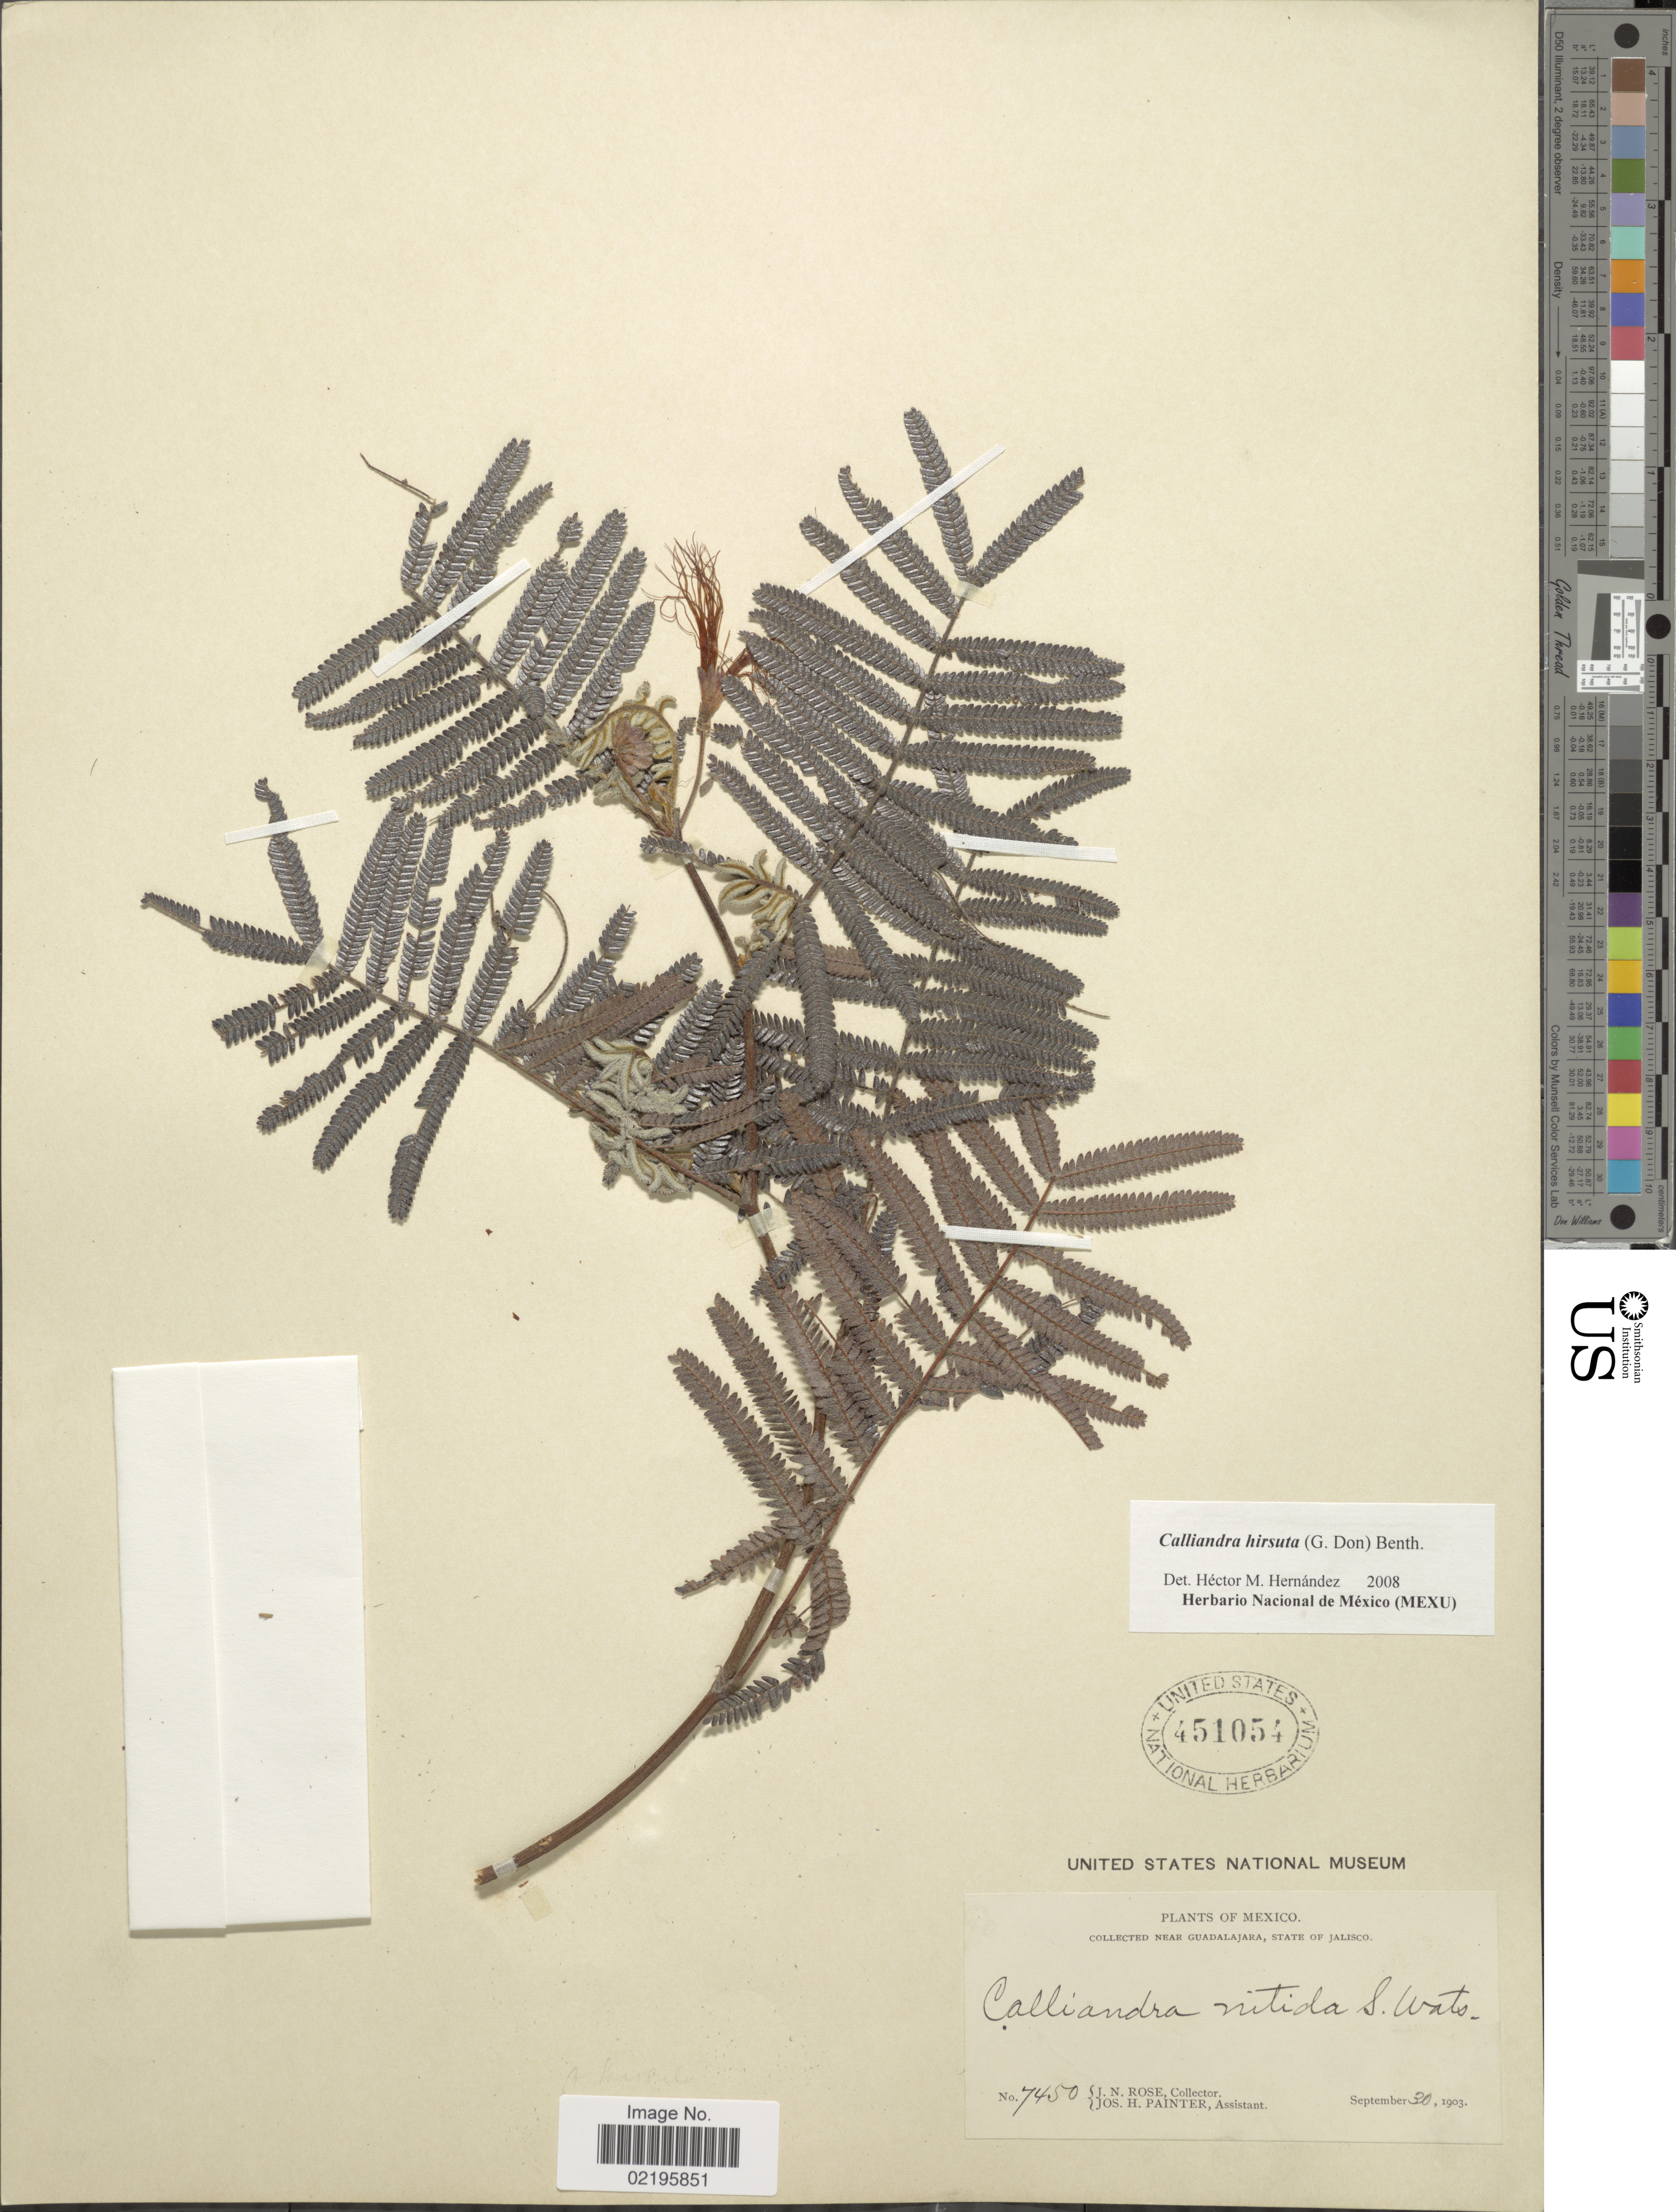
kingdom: Plantae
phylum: Tracheophyta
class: Magnoliopsida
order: Fabales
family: Fabaceae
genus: Calliandra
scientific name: Calliandra hirsuta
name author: Benth.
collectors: J. N. Rose & J. H. Painter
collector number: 7450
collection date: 1903-09-30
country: Mexico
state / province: Jalisco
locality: Near Guadalajara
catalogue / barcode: US 451054